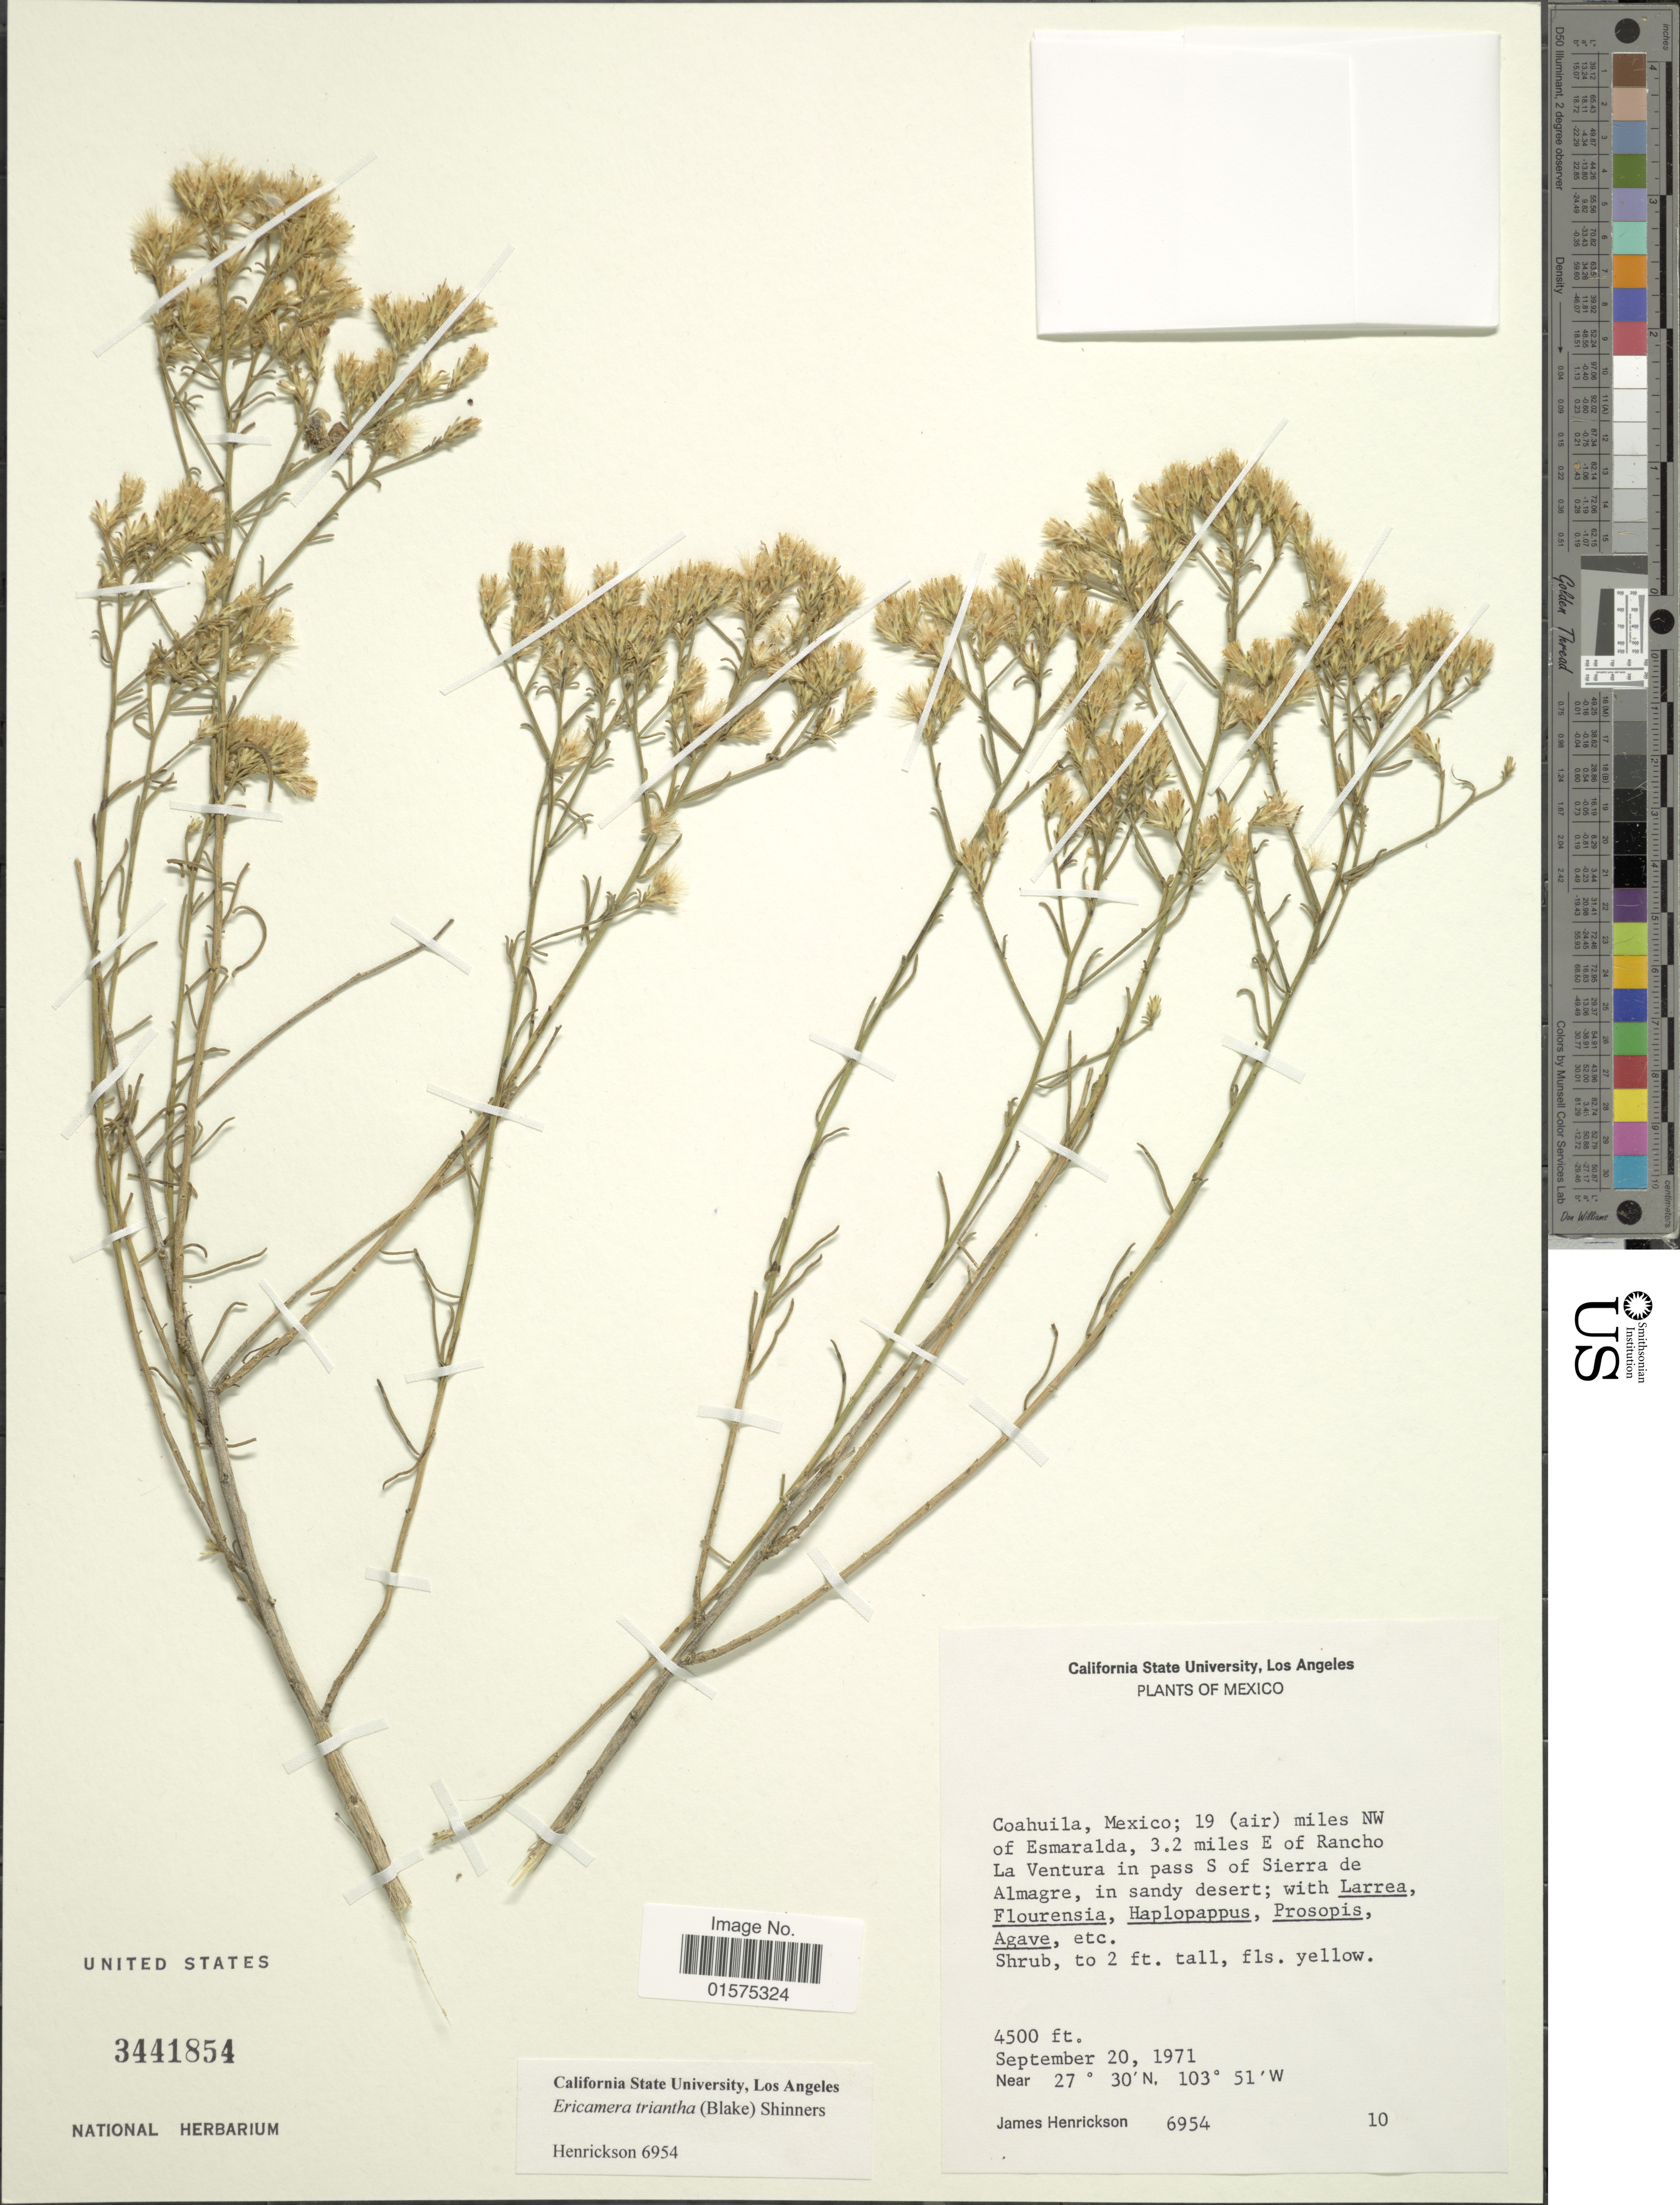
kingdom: Plantae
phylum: Tracheophyta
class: Magnoliopsida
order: Asterales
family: Asteraceae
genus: Ericameria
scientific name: Ericameria triantha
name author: (S.F. Blake) Shinners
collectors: J. S. Henrickson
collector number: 6954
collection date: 1971-09-20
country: Mexico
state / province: Coahuila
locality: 19 (air) miles NW of Esmaralda, 3.2 miles E of Rancho La Ventura in pass S of Sierra de Almagre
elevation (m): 1372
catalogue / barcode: US 3441854